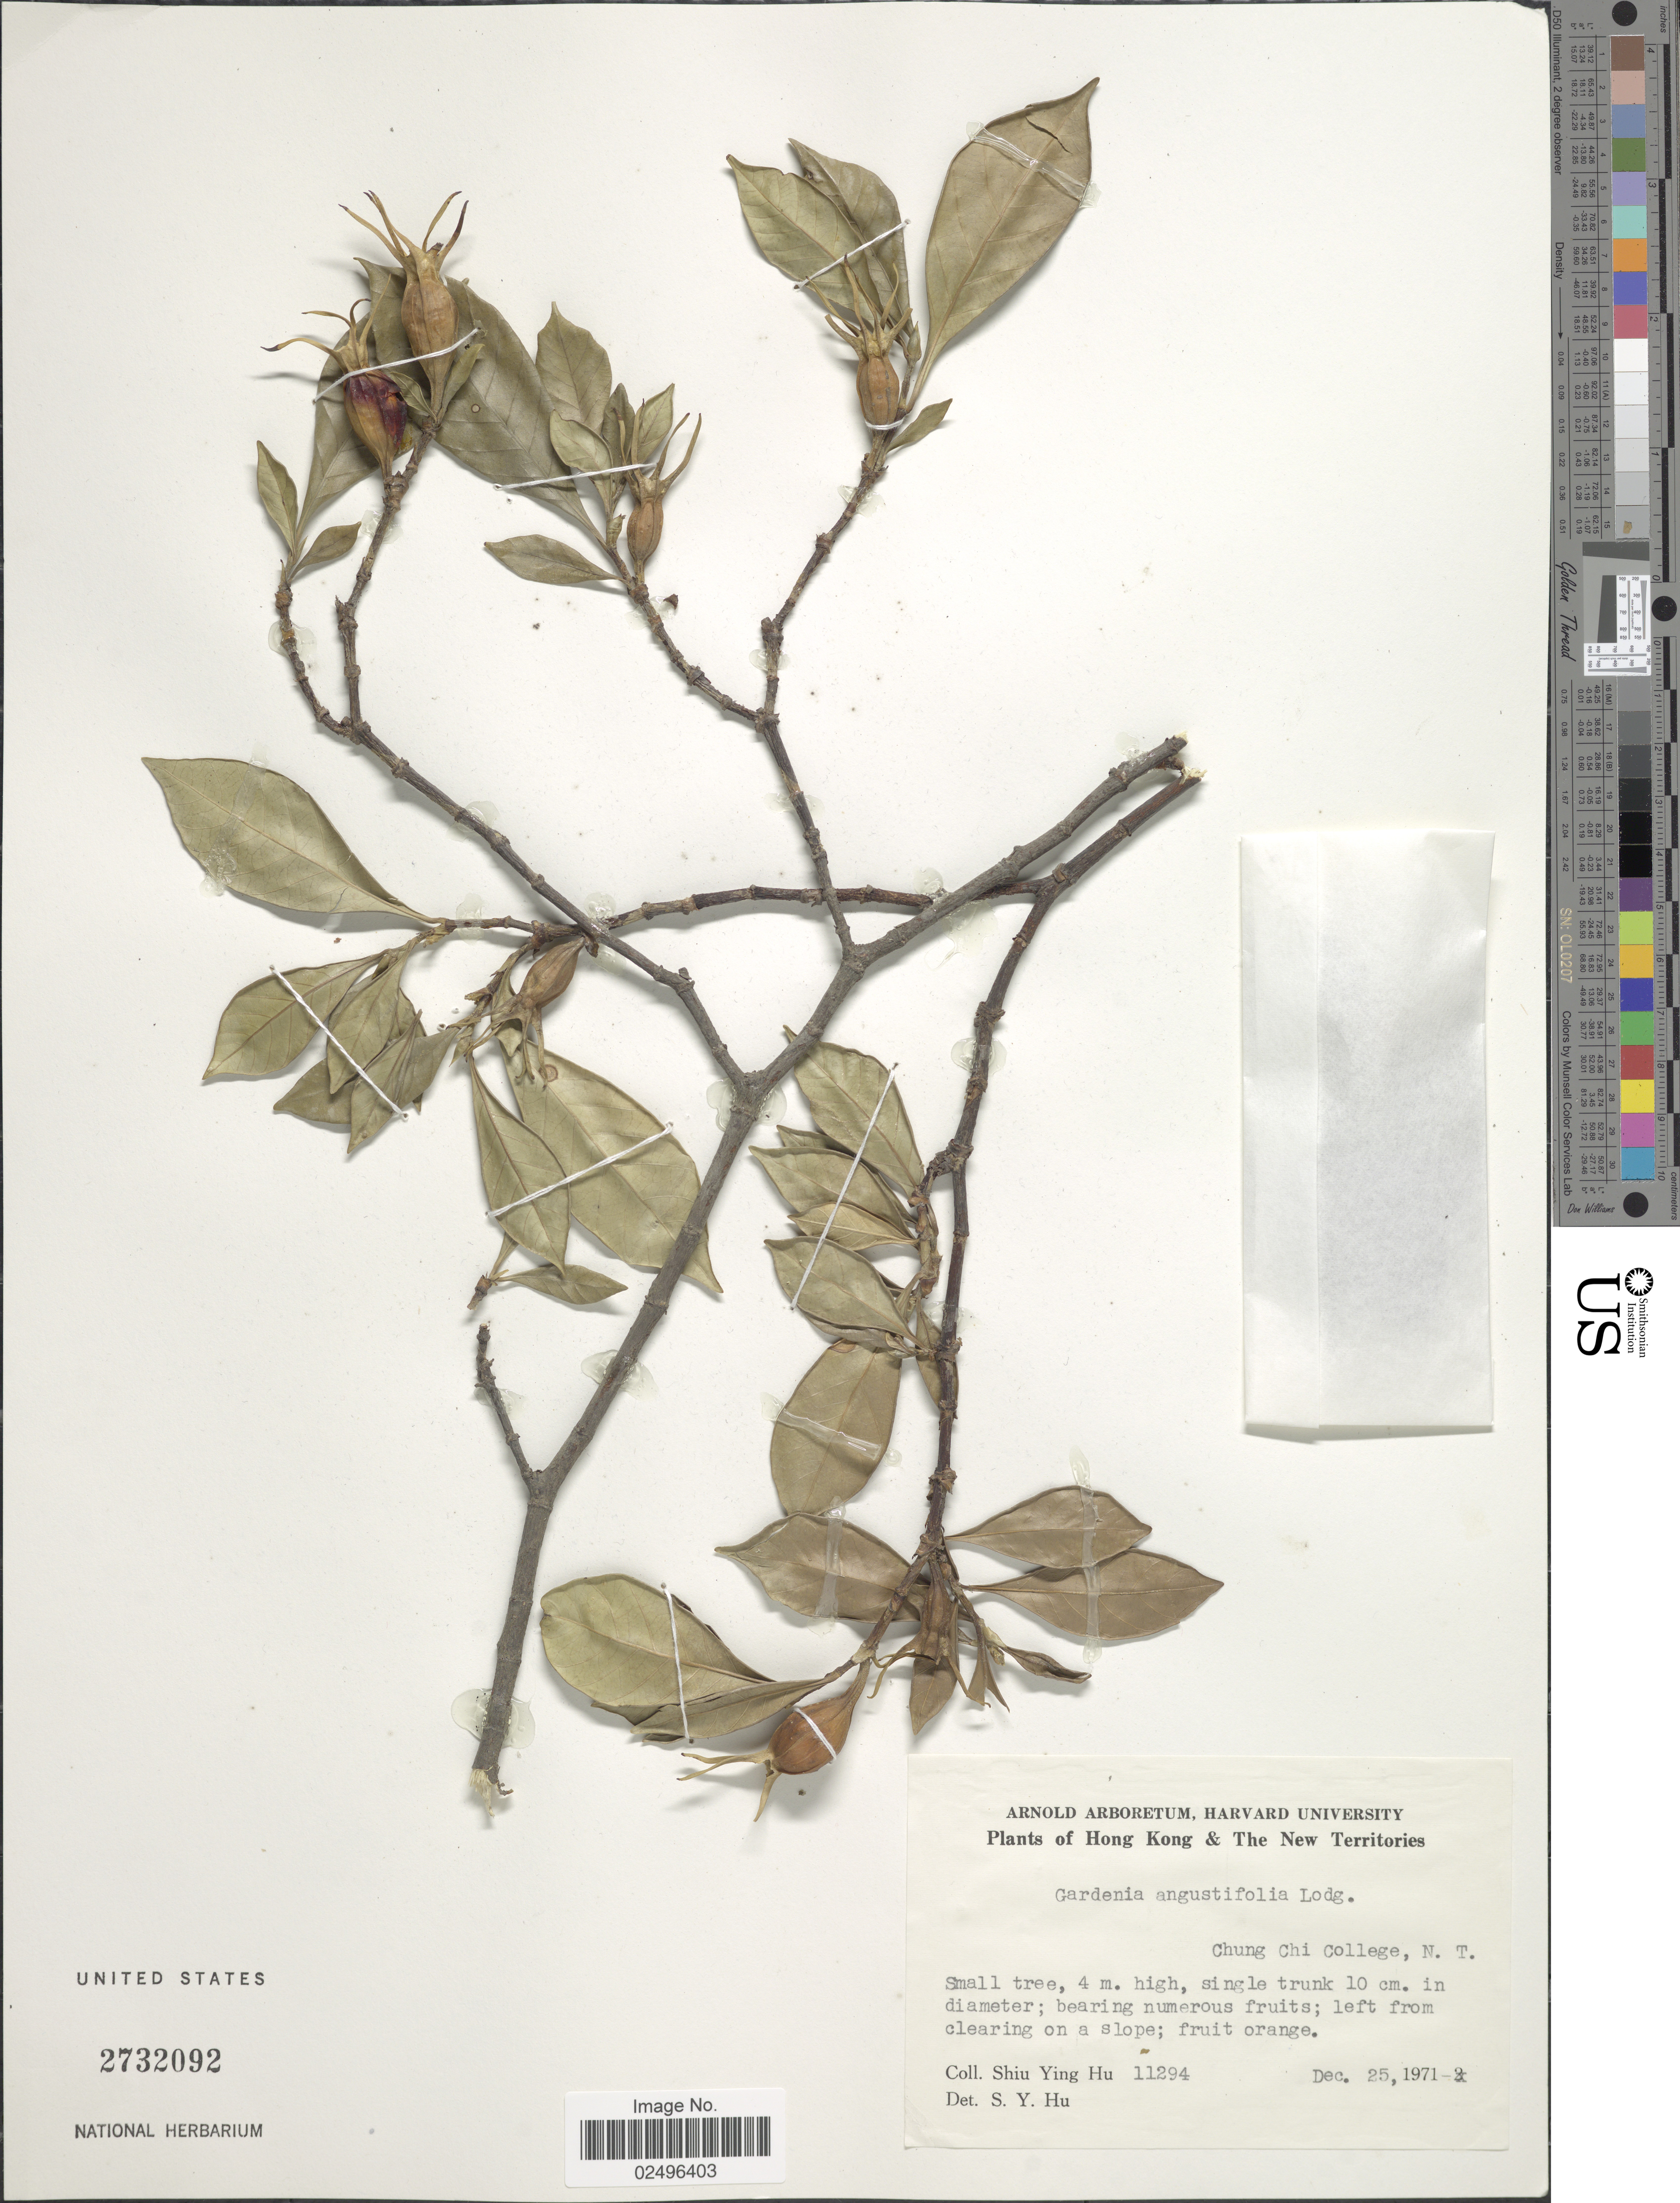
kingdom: Plantae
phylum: Tracheophyta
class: Magnoliopsida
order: Gentianales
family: Rubiaceae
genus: Gardenia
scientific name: Gardenia angustifolia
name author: Lodd.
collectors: S. Y. Hu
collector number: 11294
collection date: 1972-12-25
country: China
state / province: Hong Kong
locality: Hong Kong & The New Territories, Chung Chi College, N. T.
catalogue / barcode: US 2732092